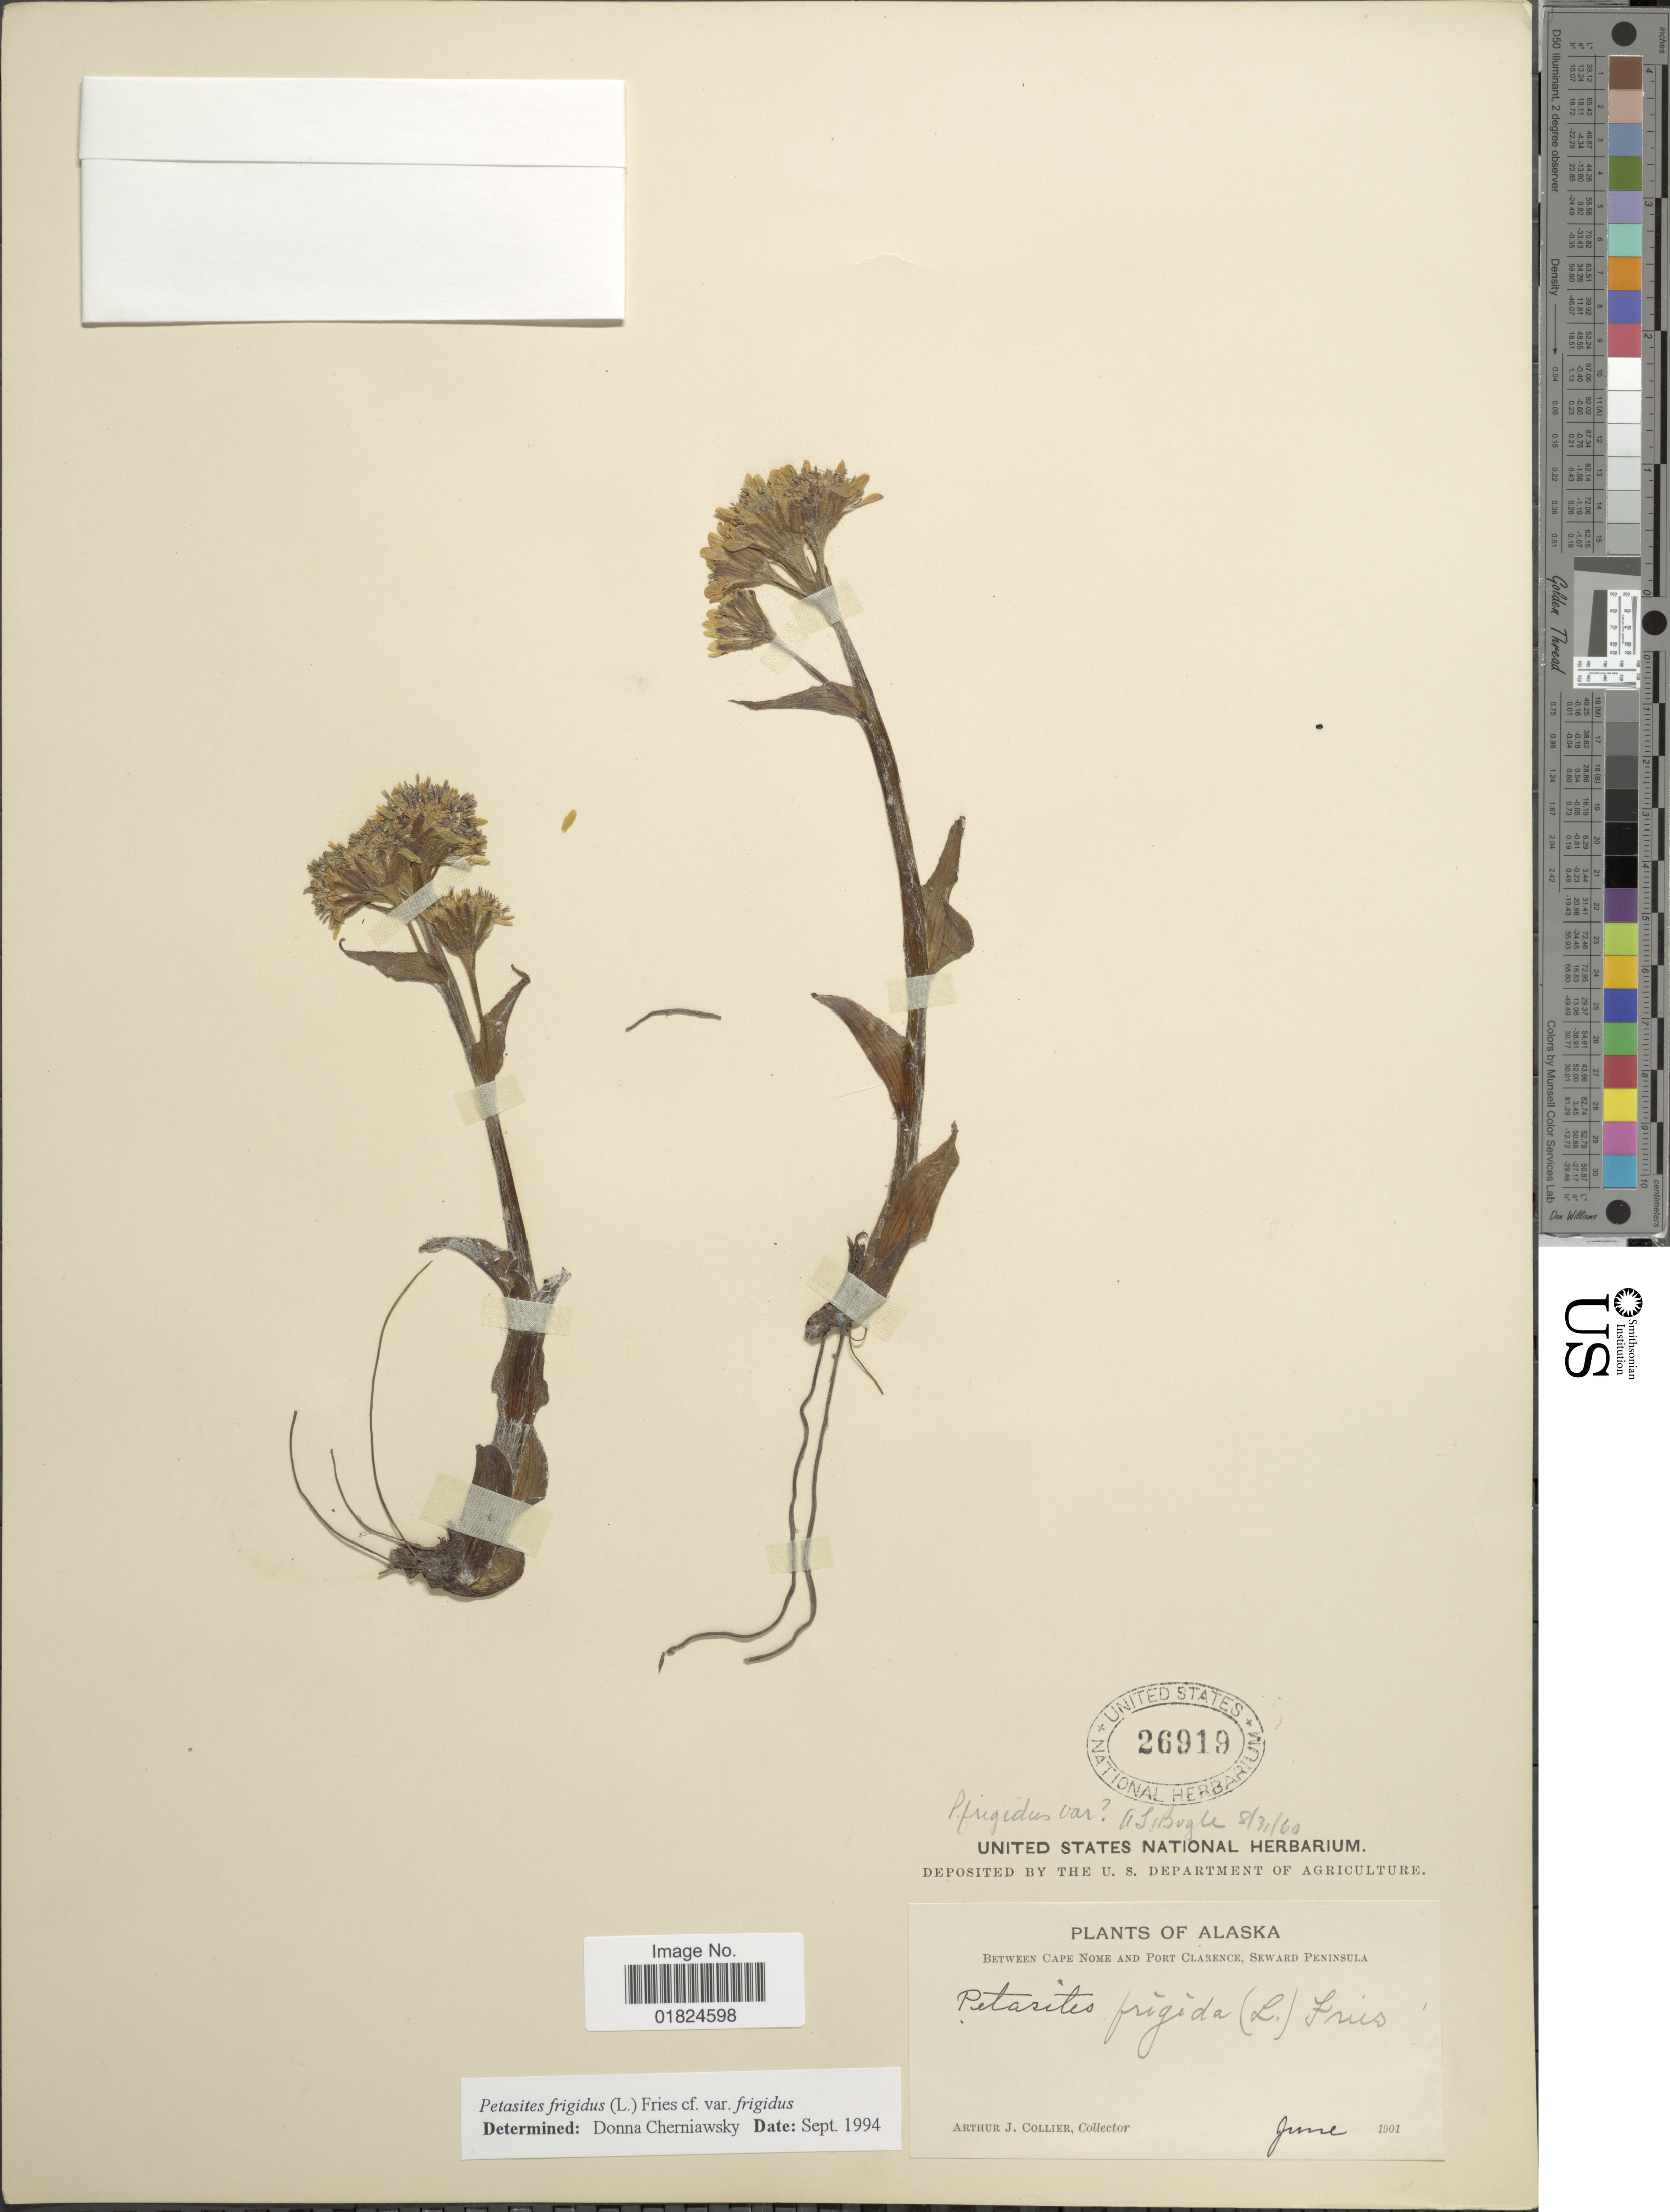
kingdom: Plantae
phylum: Tracheophyta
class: Magnoliopsida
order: Asterales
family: Asteraceae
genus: Petasites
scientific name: Petasites frigidus var. frigidus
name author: (L.) Fr.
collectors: A. Collier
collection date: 1901-06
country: United States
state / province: Alaska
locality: Between Nome and Port Clarence, Seward Peninsula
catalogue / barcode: US 26919